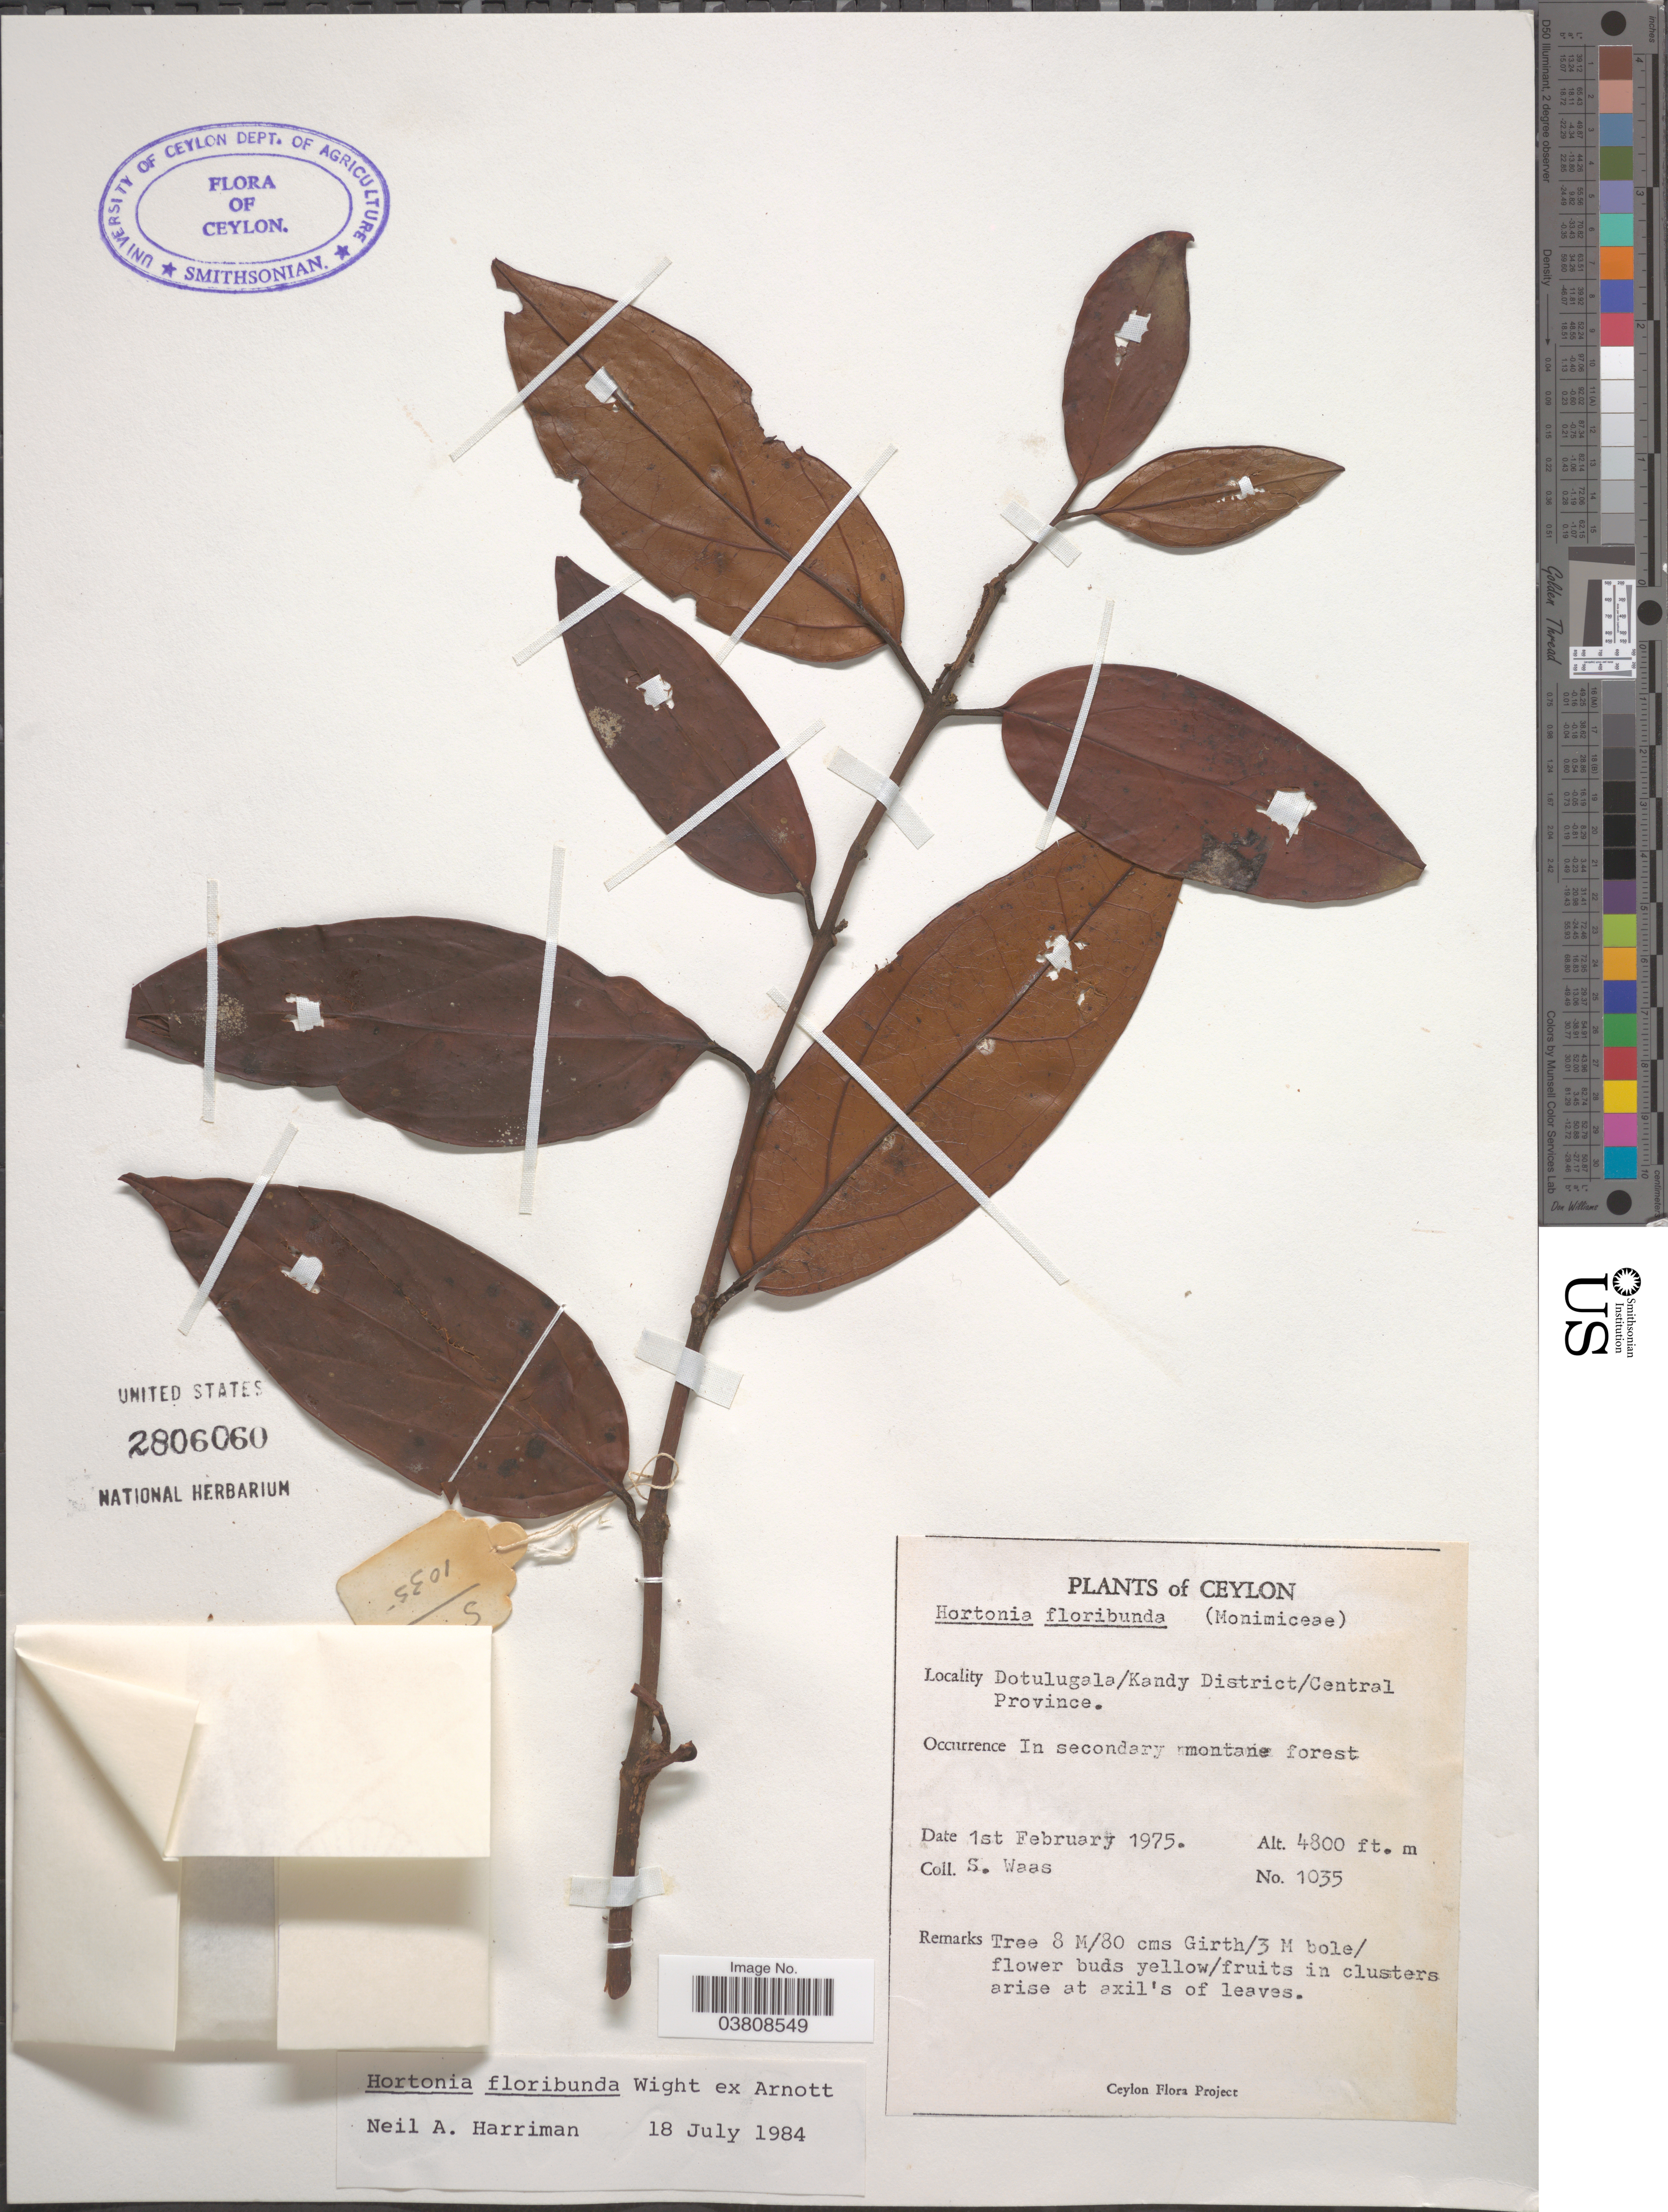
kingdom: Plantae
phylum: Tracheophyta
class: Magnoliopsida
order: Laurales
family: Monimiaceae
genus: Hortonia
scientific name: Hortonia floribunda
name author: Wight ex Arn.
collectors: S. Waas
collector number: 1035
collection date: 1975-02-01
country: Sri Lanka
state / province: Central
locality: Ceylon. Dotulugala/ Kandy District.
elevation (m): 1463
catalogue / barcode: US 2806060